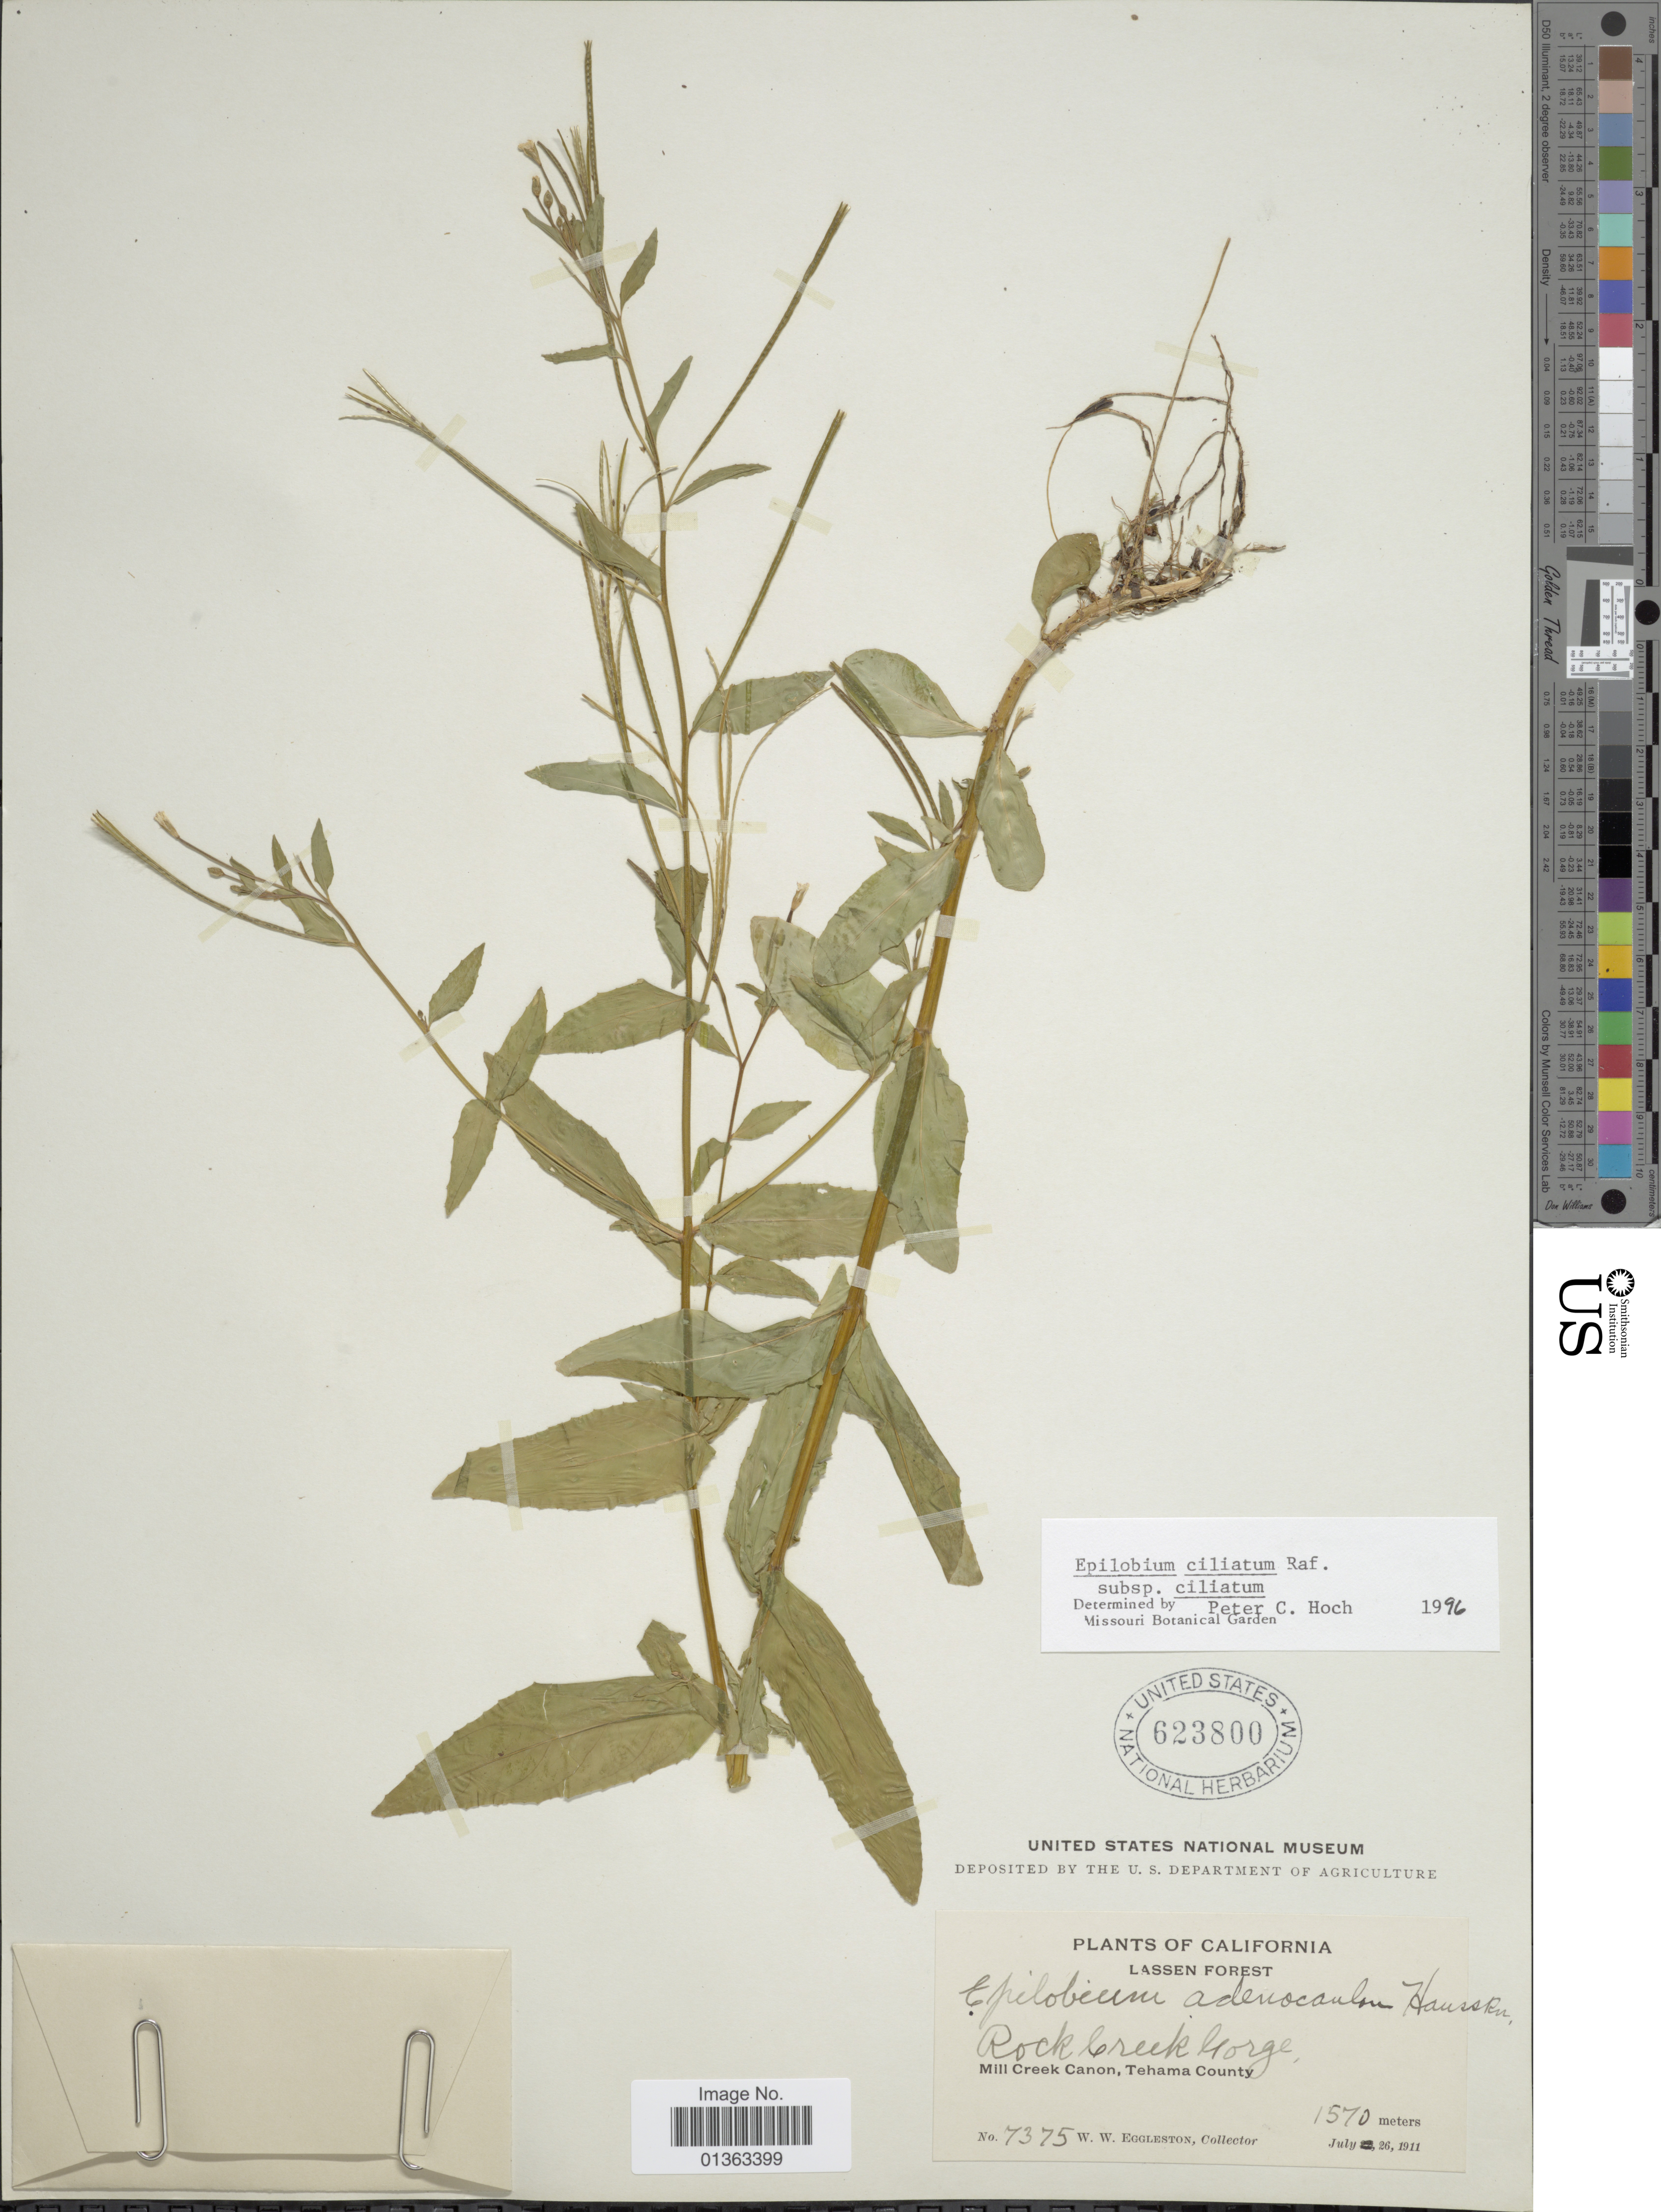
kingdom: Plantae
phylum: Tracheophyta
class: Magnoliopsida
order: Myrtales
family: Onagraceae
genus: Epilobium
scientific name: Epilobium ciliatum subsp. ciliatum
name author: Raf.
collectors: W. W. Eggleston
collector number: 7375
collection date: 1911-07-26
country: United States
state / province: California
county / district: Tehama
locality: Lassen Forest. Rock Creek Gorge. Mill Creek Canon, Tehama County.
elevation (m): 1570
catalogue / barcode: US 623800